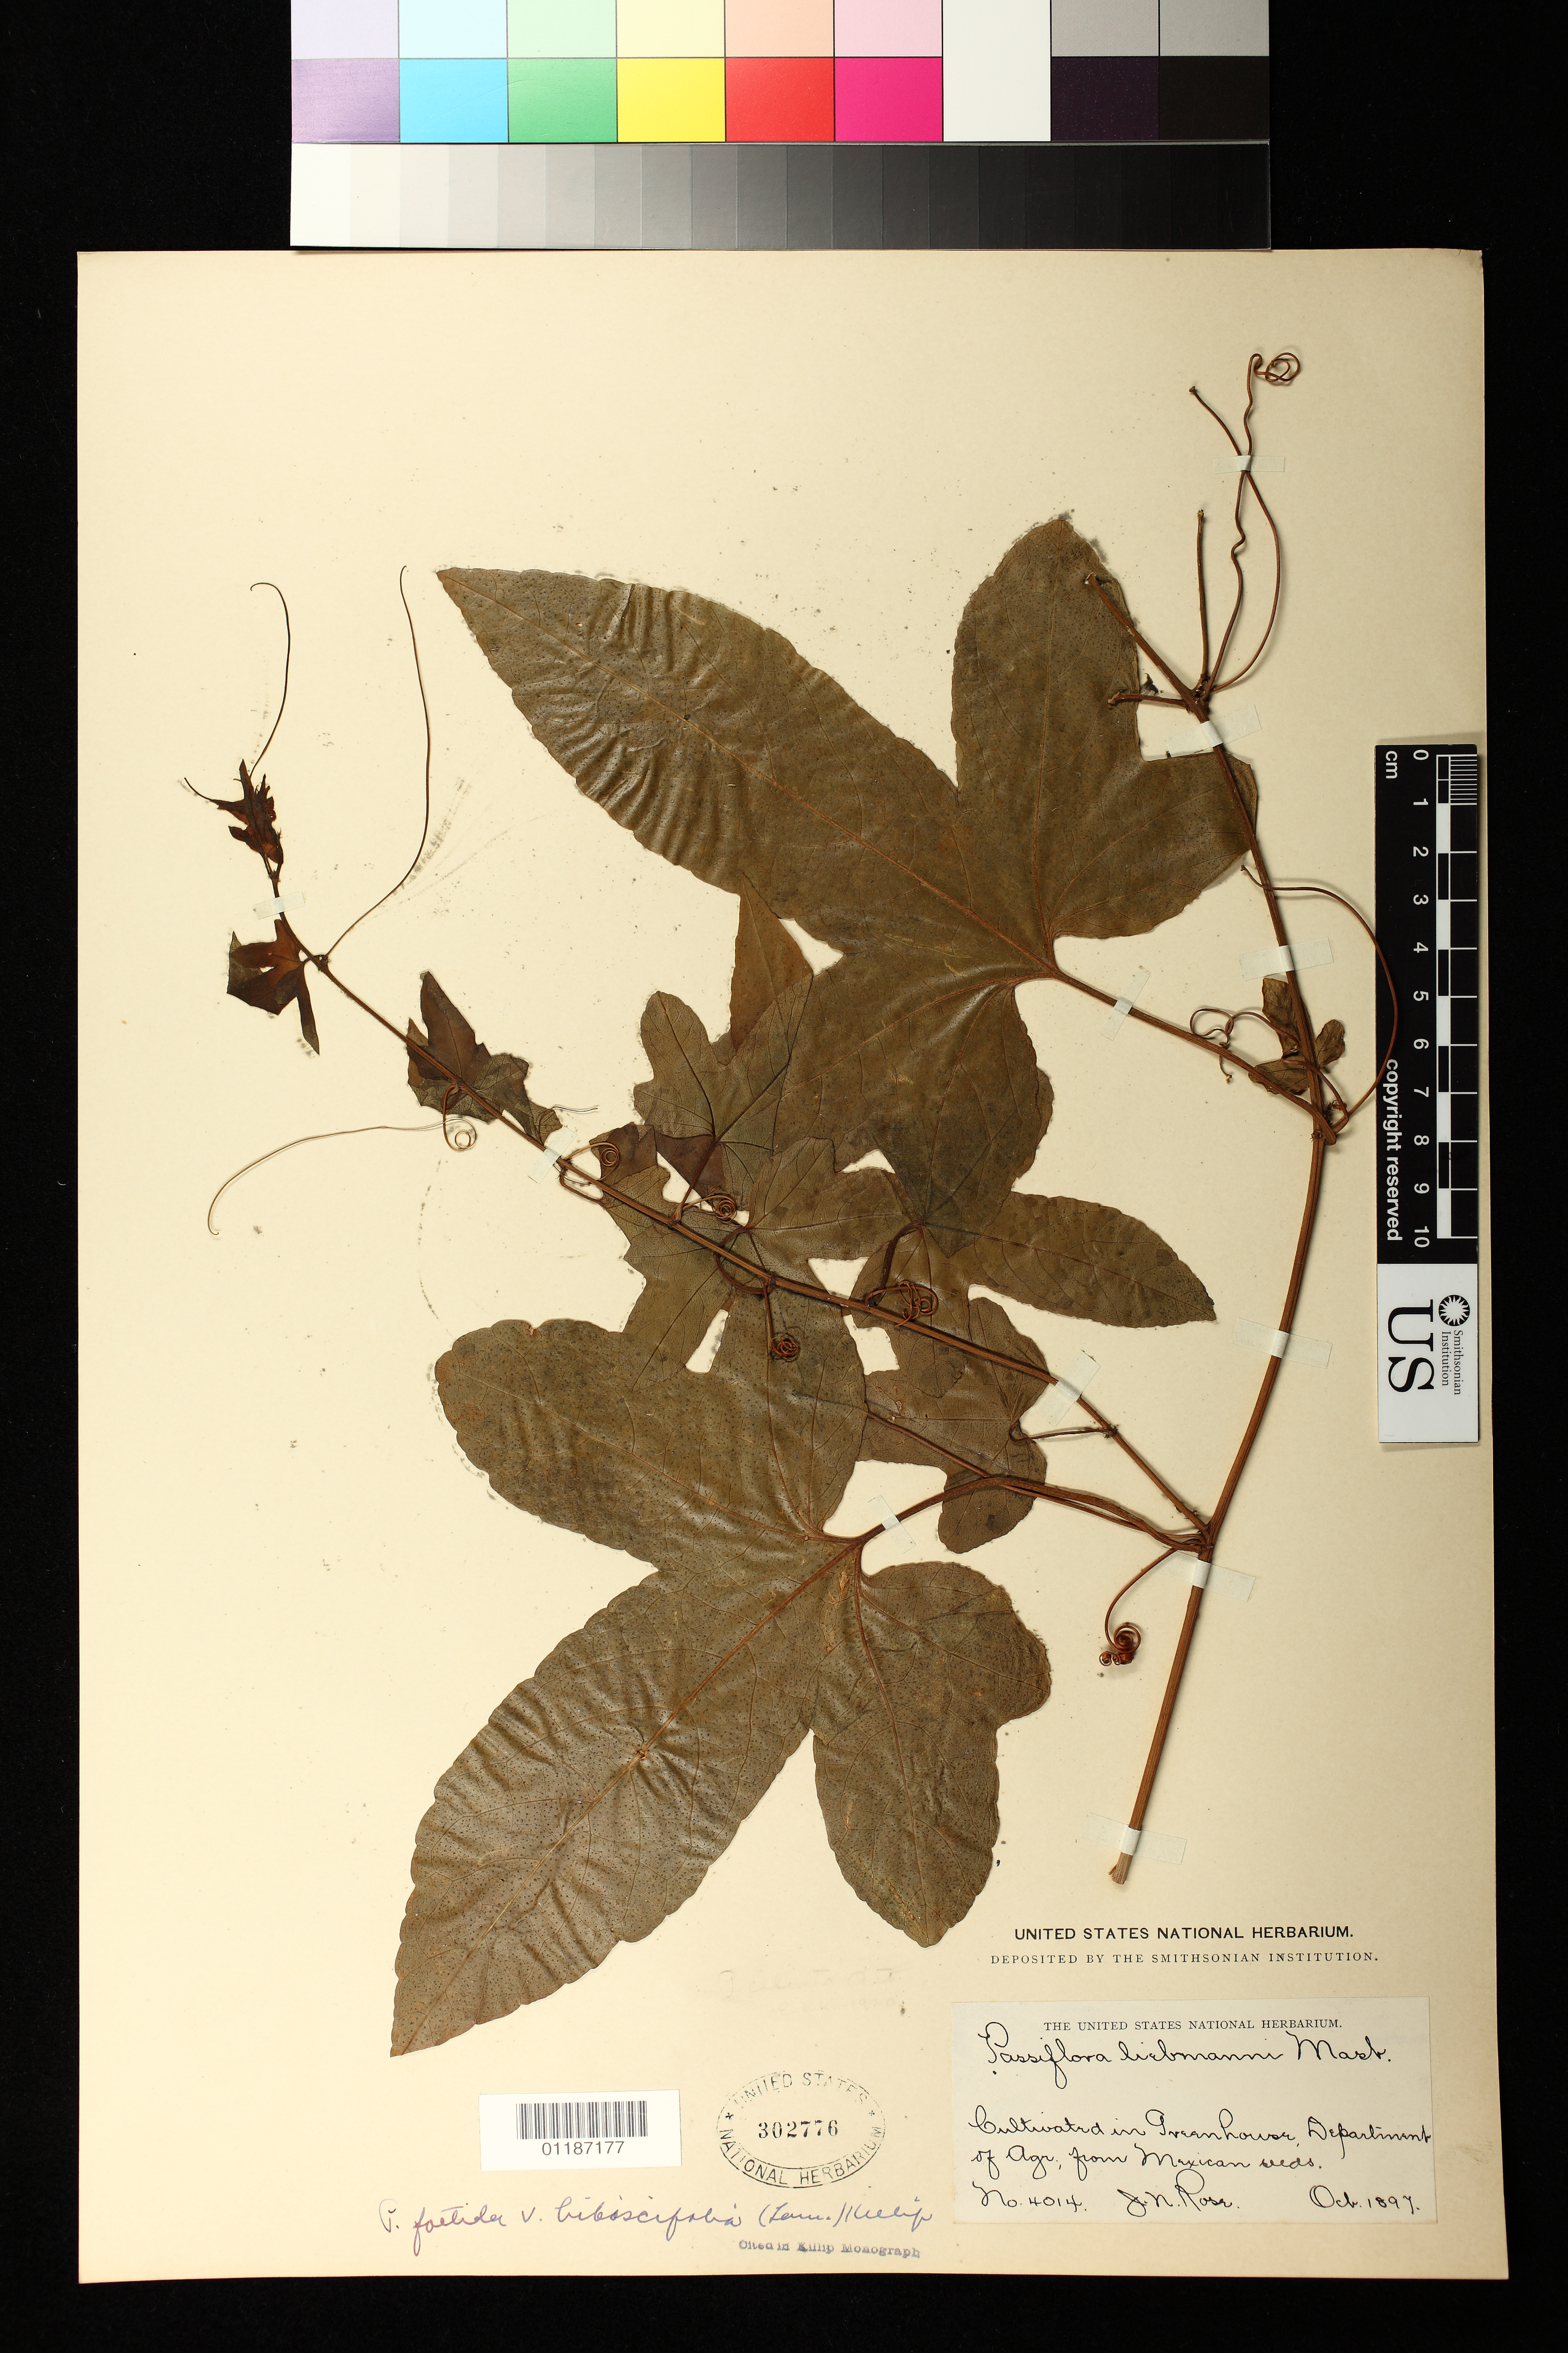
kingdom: Plantae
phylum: Tracheophyta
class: Magnoliopsida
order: Malpighiales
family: Passifloraceae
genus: Passiflora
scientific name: Passiflora foetida var. hibiscifolia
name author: L.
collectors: J. N. Rose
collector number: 4014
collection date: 1897-10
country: United States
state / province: District of Columbia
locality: Cultivated in greenhouse, Department of Agr. from Mexican seed.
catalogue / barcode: US 302776